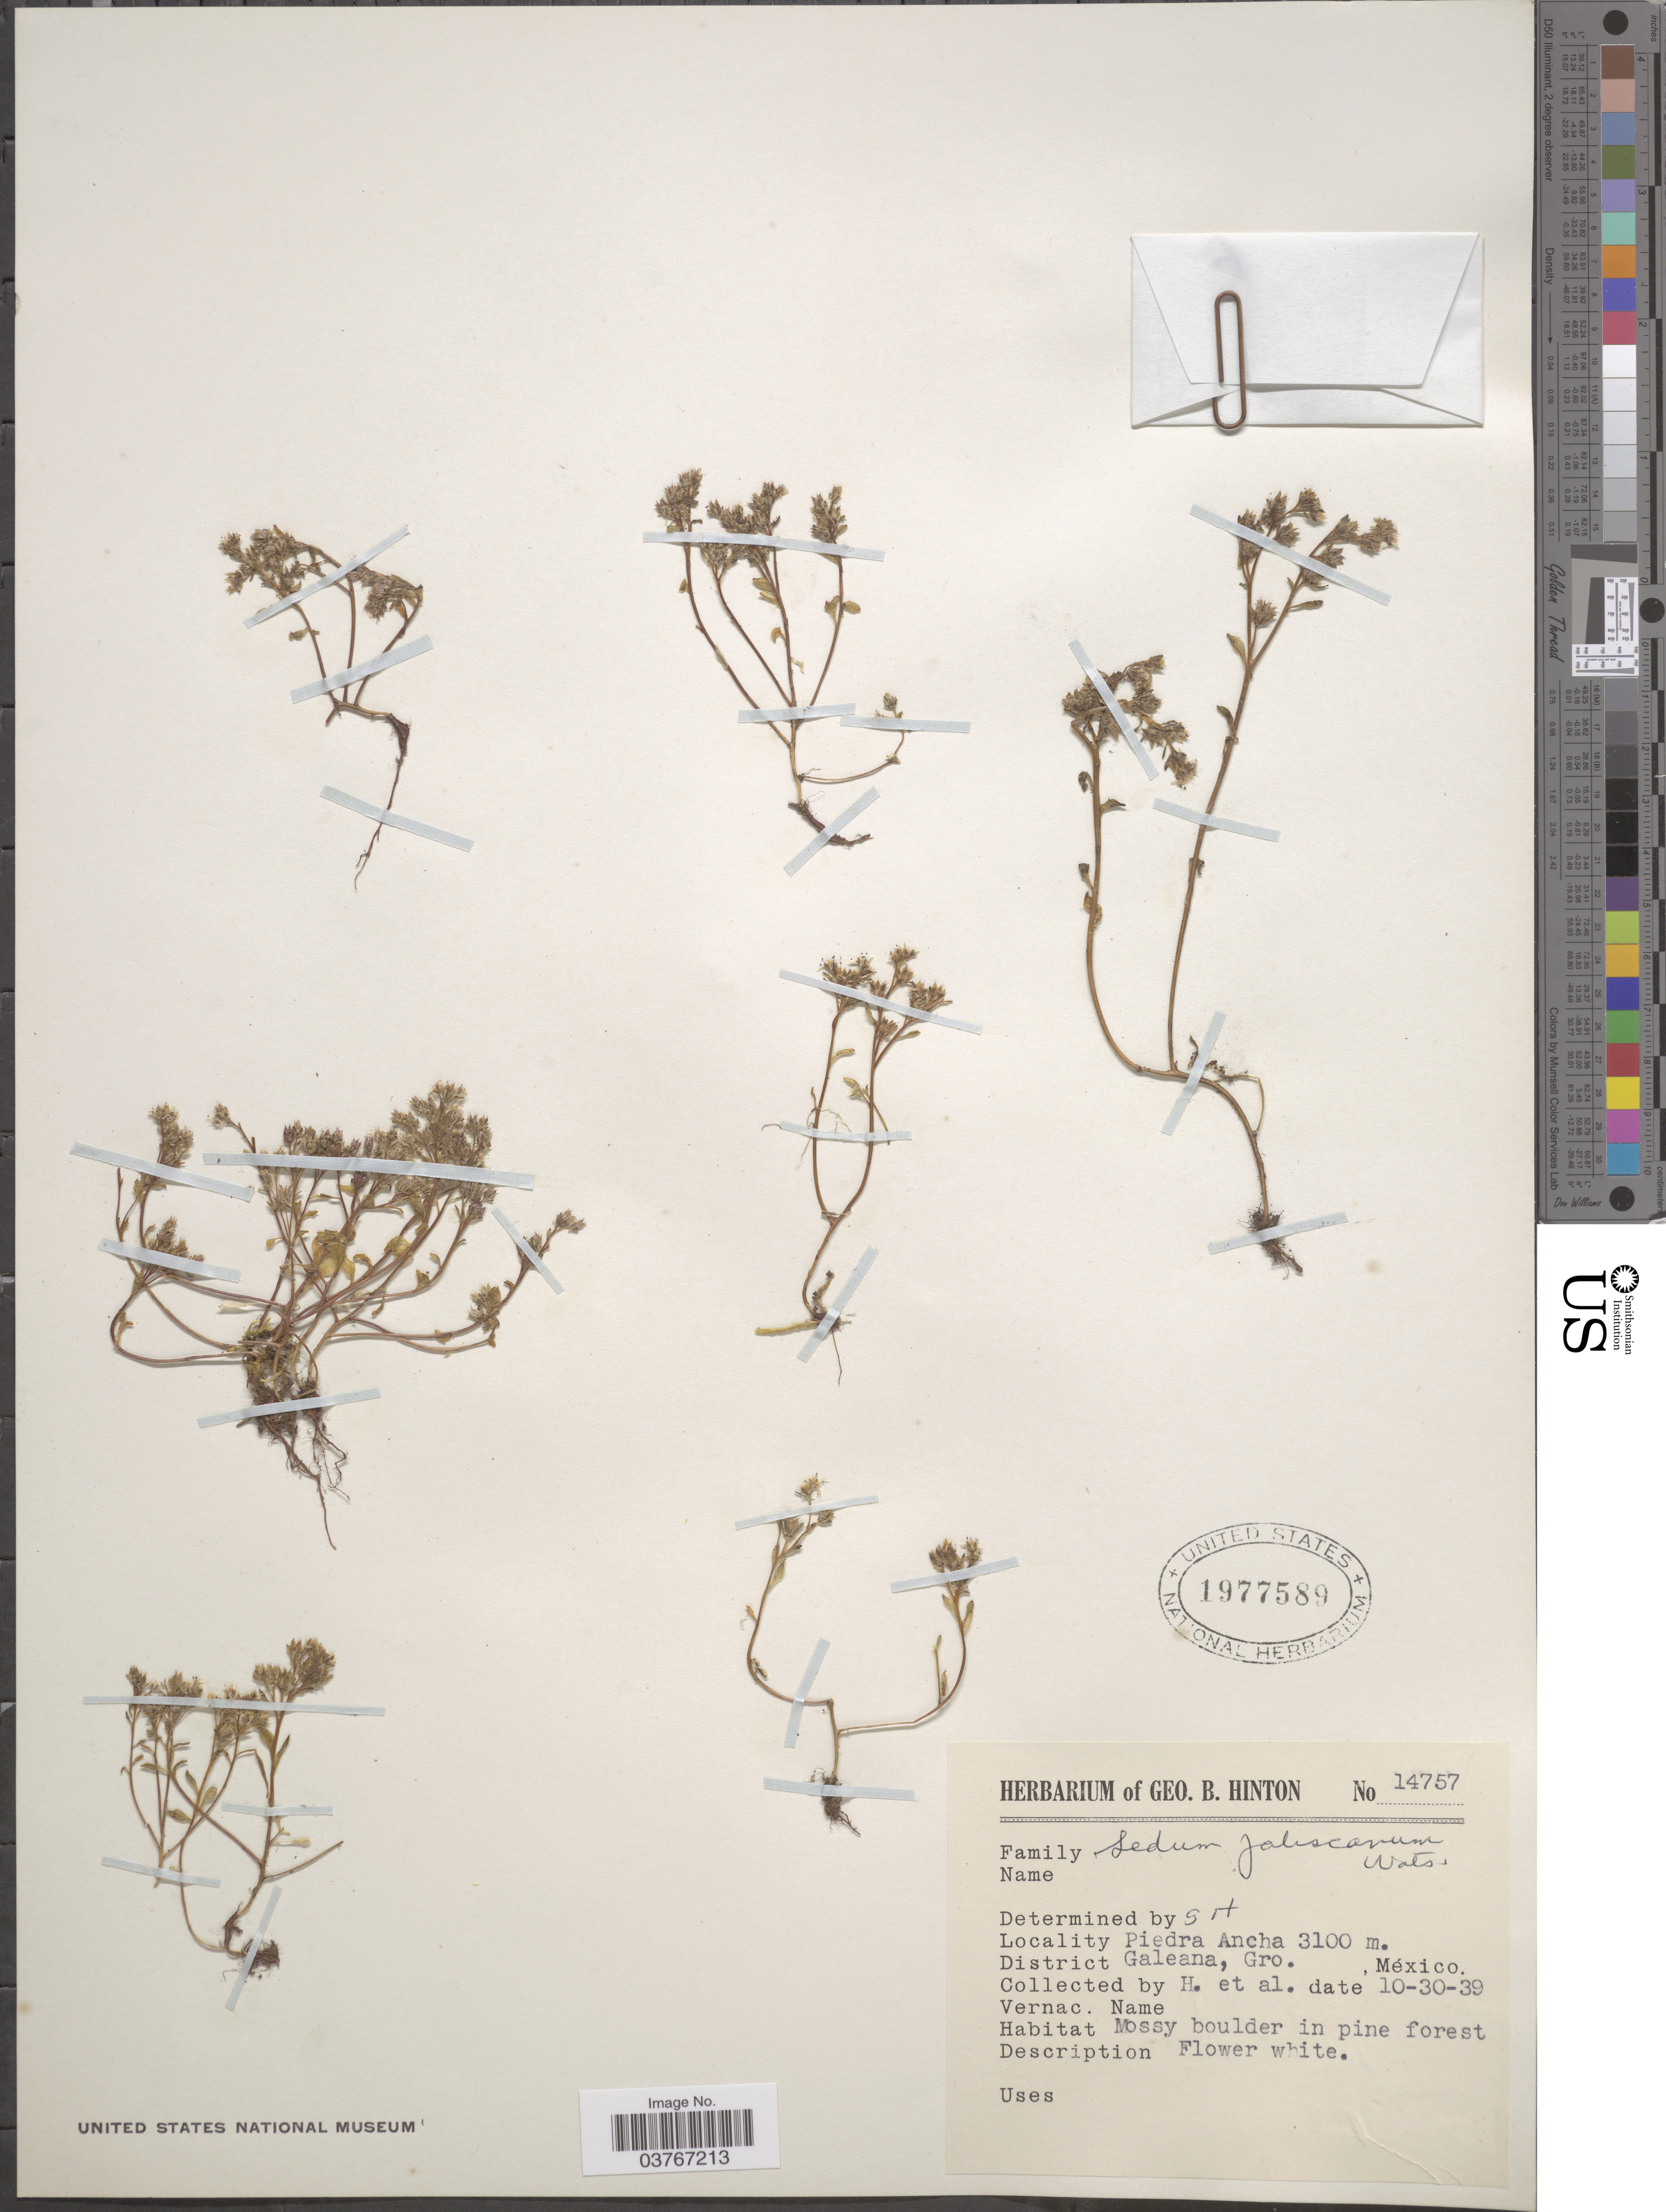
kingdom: Plantae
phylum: Tracheophyta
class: Magnoliopsida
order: Saxifragales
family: Crassulaceae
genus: Sedum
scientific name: Sedum jaliscanum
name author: S. Watson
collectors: G. B. Hinton & et al.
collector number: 14757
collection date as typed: Transcribed d/m/y: 30/10/39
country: Mexico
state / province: Guerrero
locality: Piedra Ancha. District Galeana.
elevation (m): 3100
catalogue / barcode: US 1977589